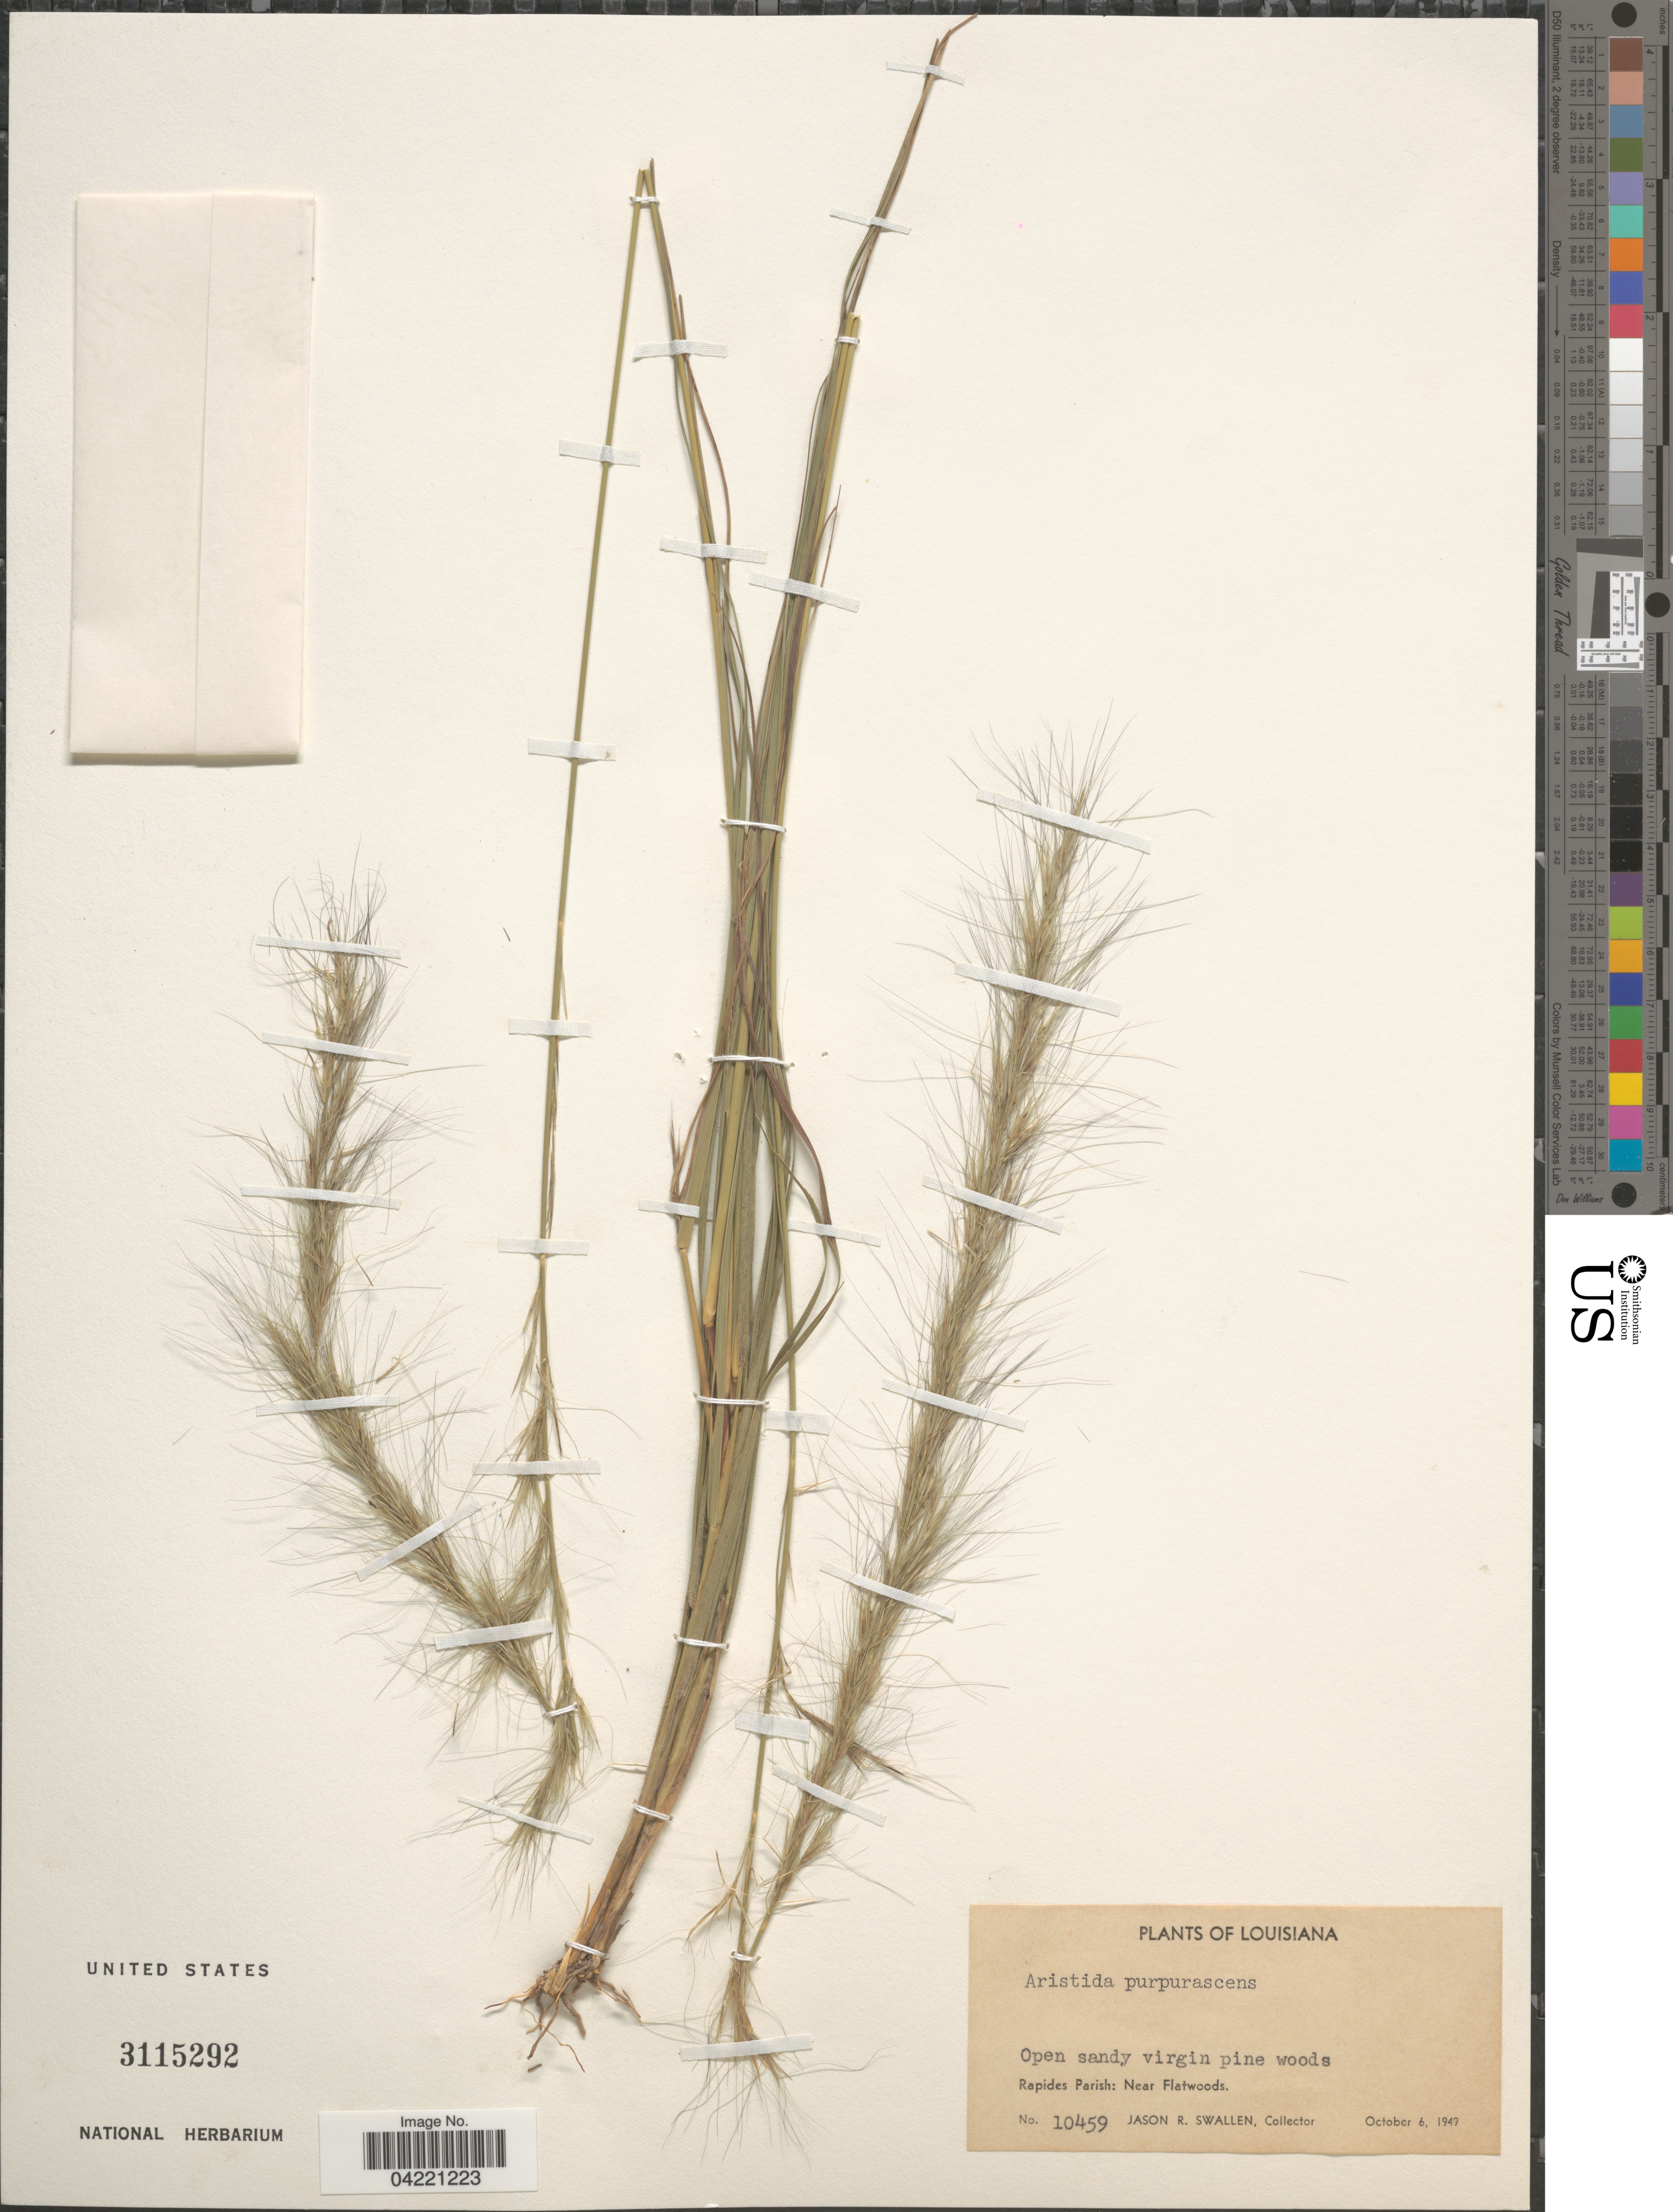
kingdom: Plantae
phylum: Tracheophyta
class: Liliopsida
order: Poales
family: Poaceae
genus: Aristida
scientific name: Aristida purpurascens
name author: Poir.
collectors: J. R. Swallen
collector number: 10459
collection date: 1949-10-06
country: United States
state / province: Louisiana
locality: Rapides Parish: Near Flatwoods.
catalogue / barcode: US 3445292